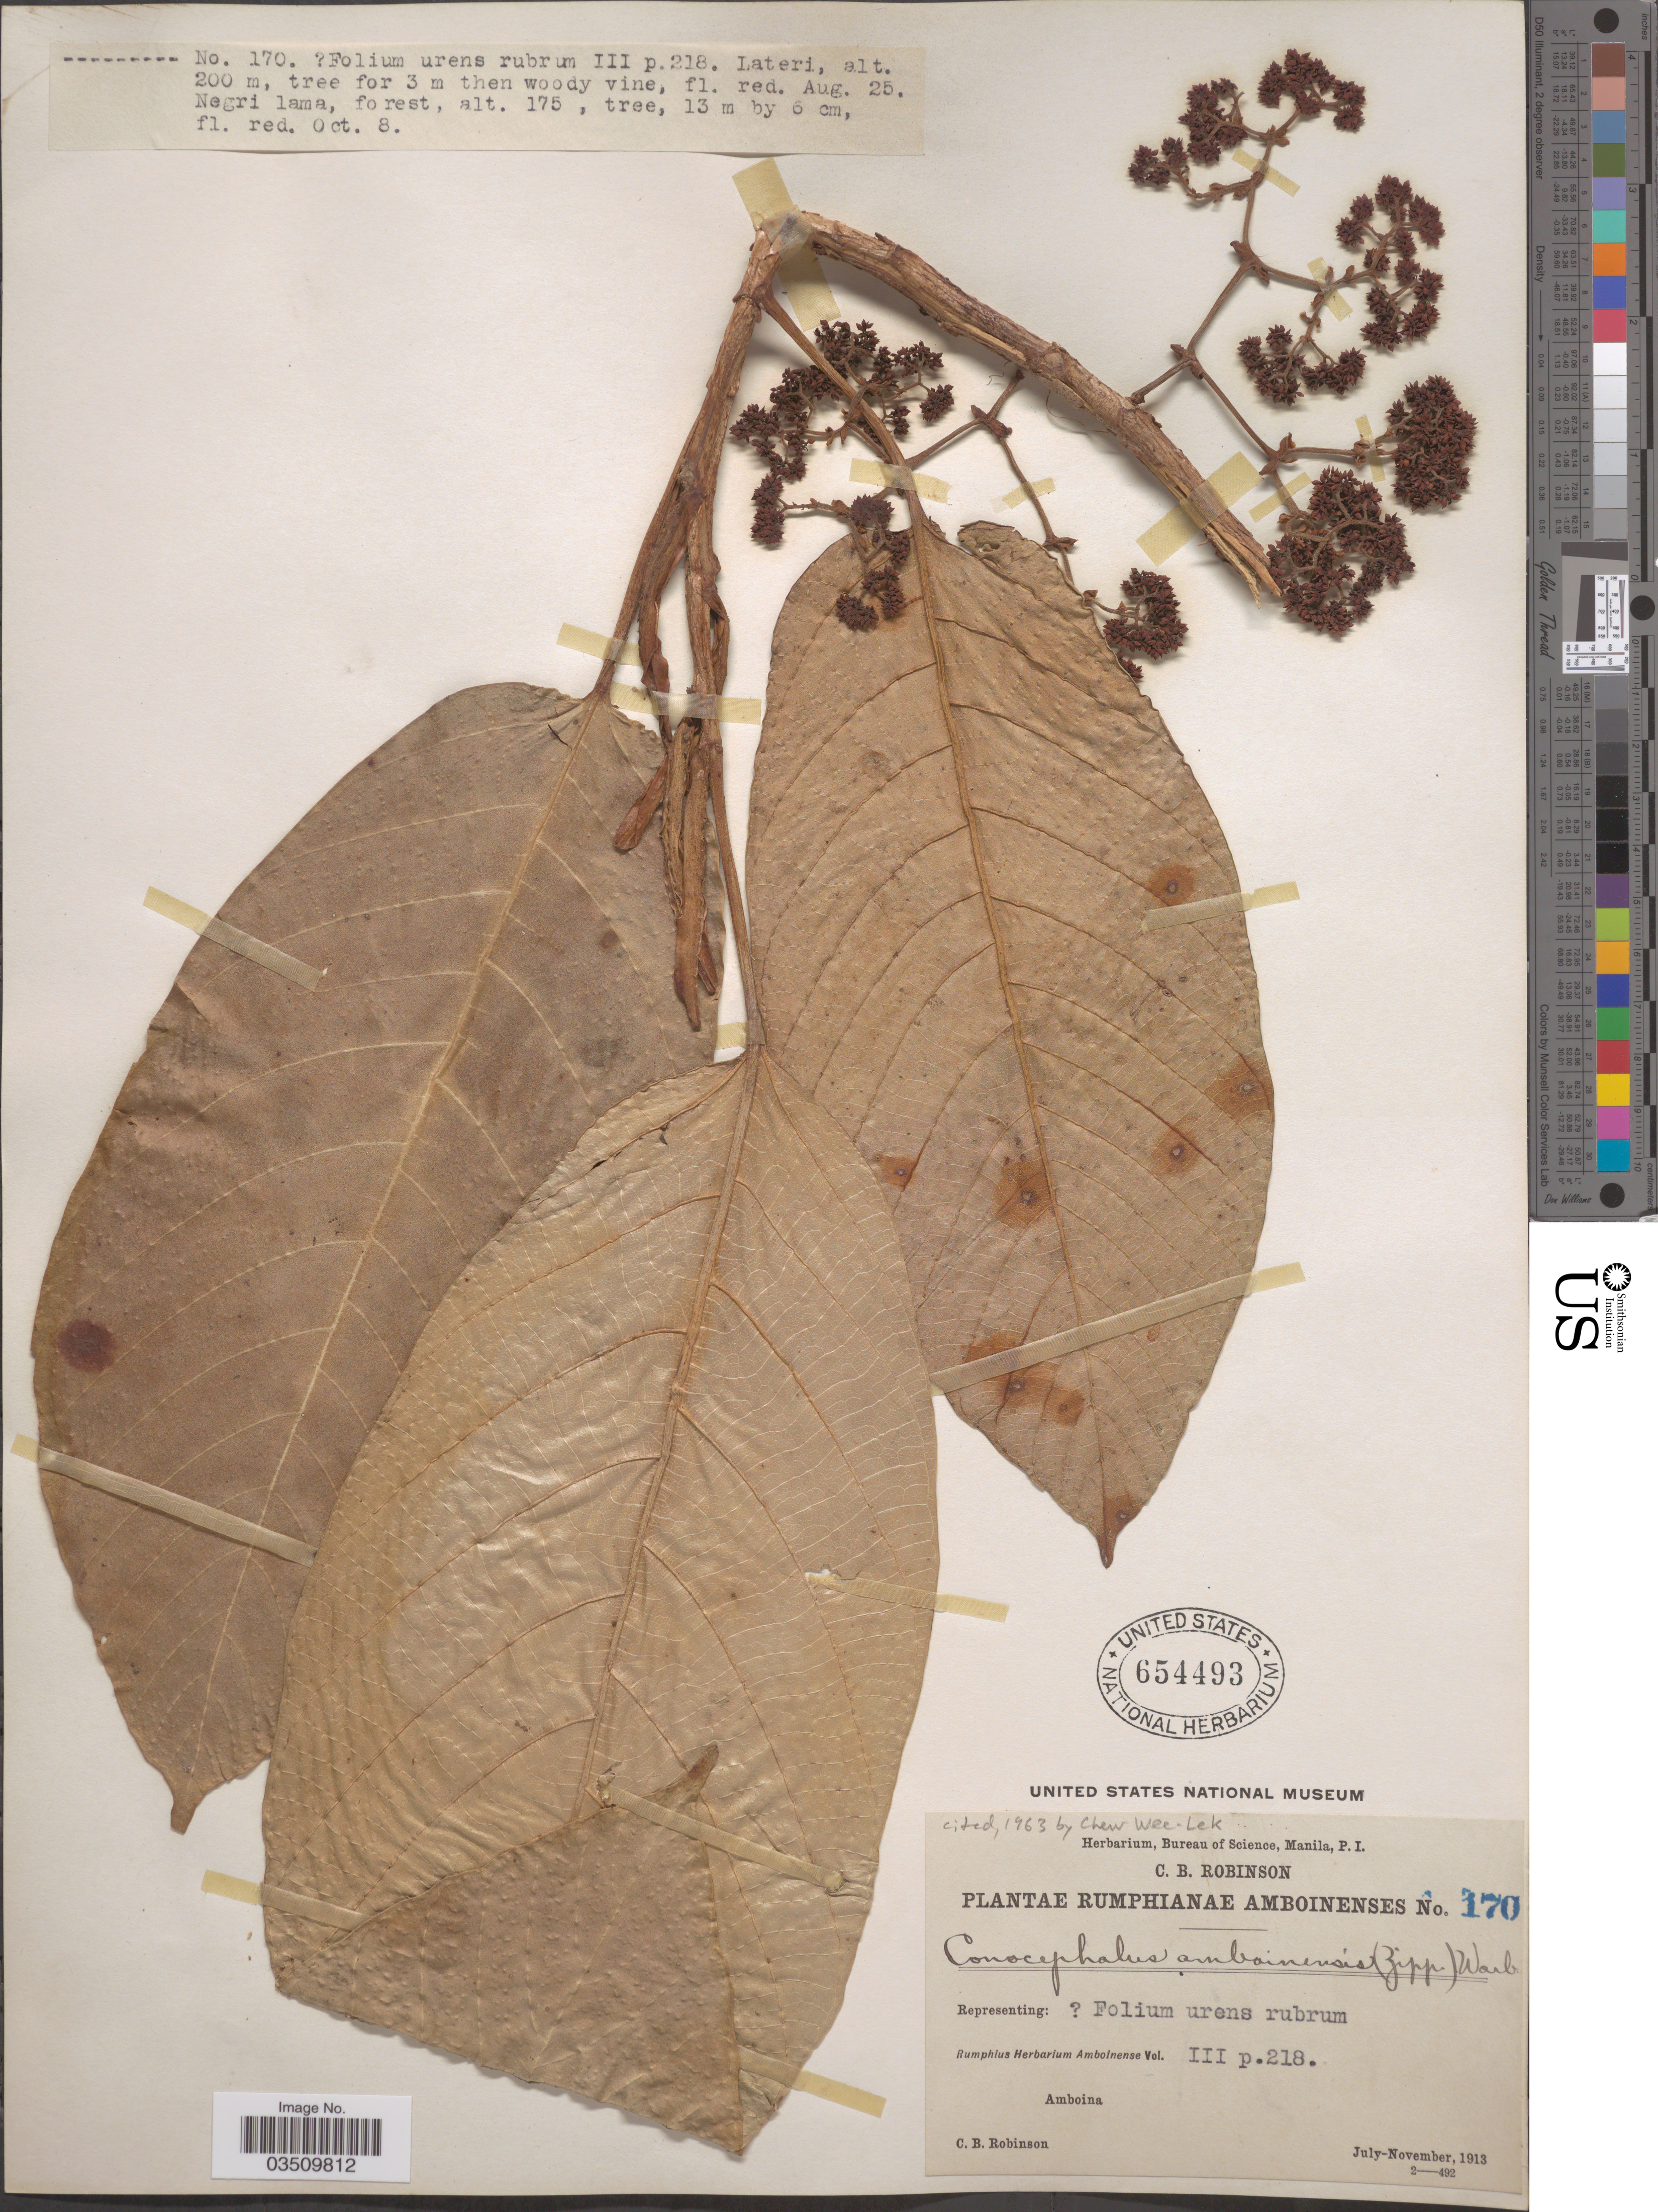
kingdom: Plantae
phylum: Tracheophyta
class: Magnoliopsida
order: Rosales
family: Urticaceae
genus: Poikilospermum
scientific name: Poikilospermum amboinense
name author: Zipp. & Miq.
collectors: C. Robinson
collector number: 170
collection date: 1913-07/1913-11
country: Indonesia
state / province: Maluku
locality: Amboina.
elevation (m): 175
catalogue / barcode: US 654493